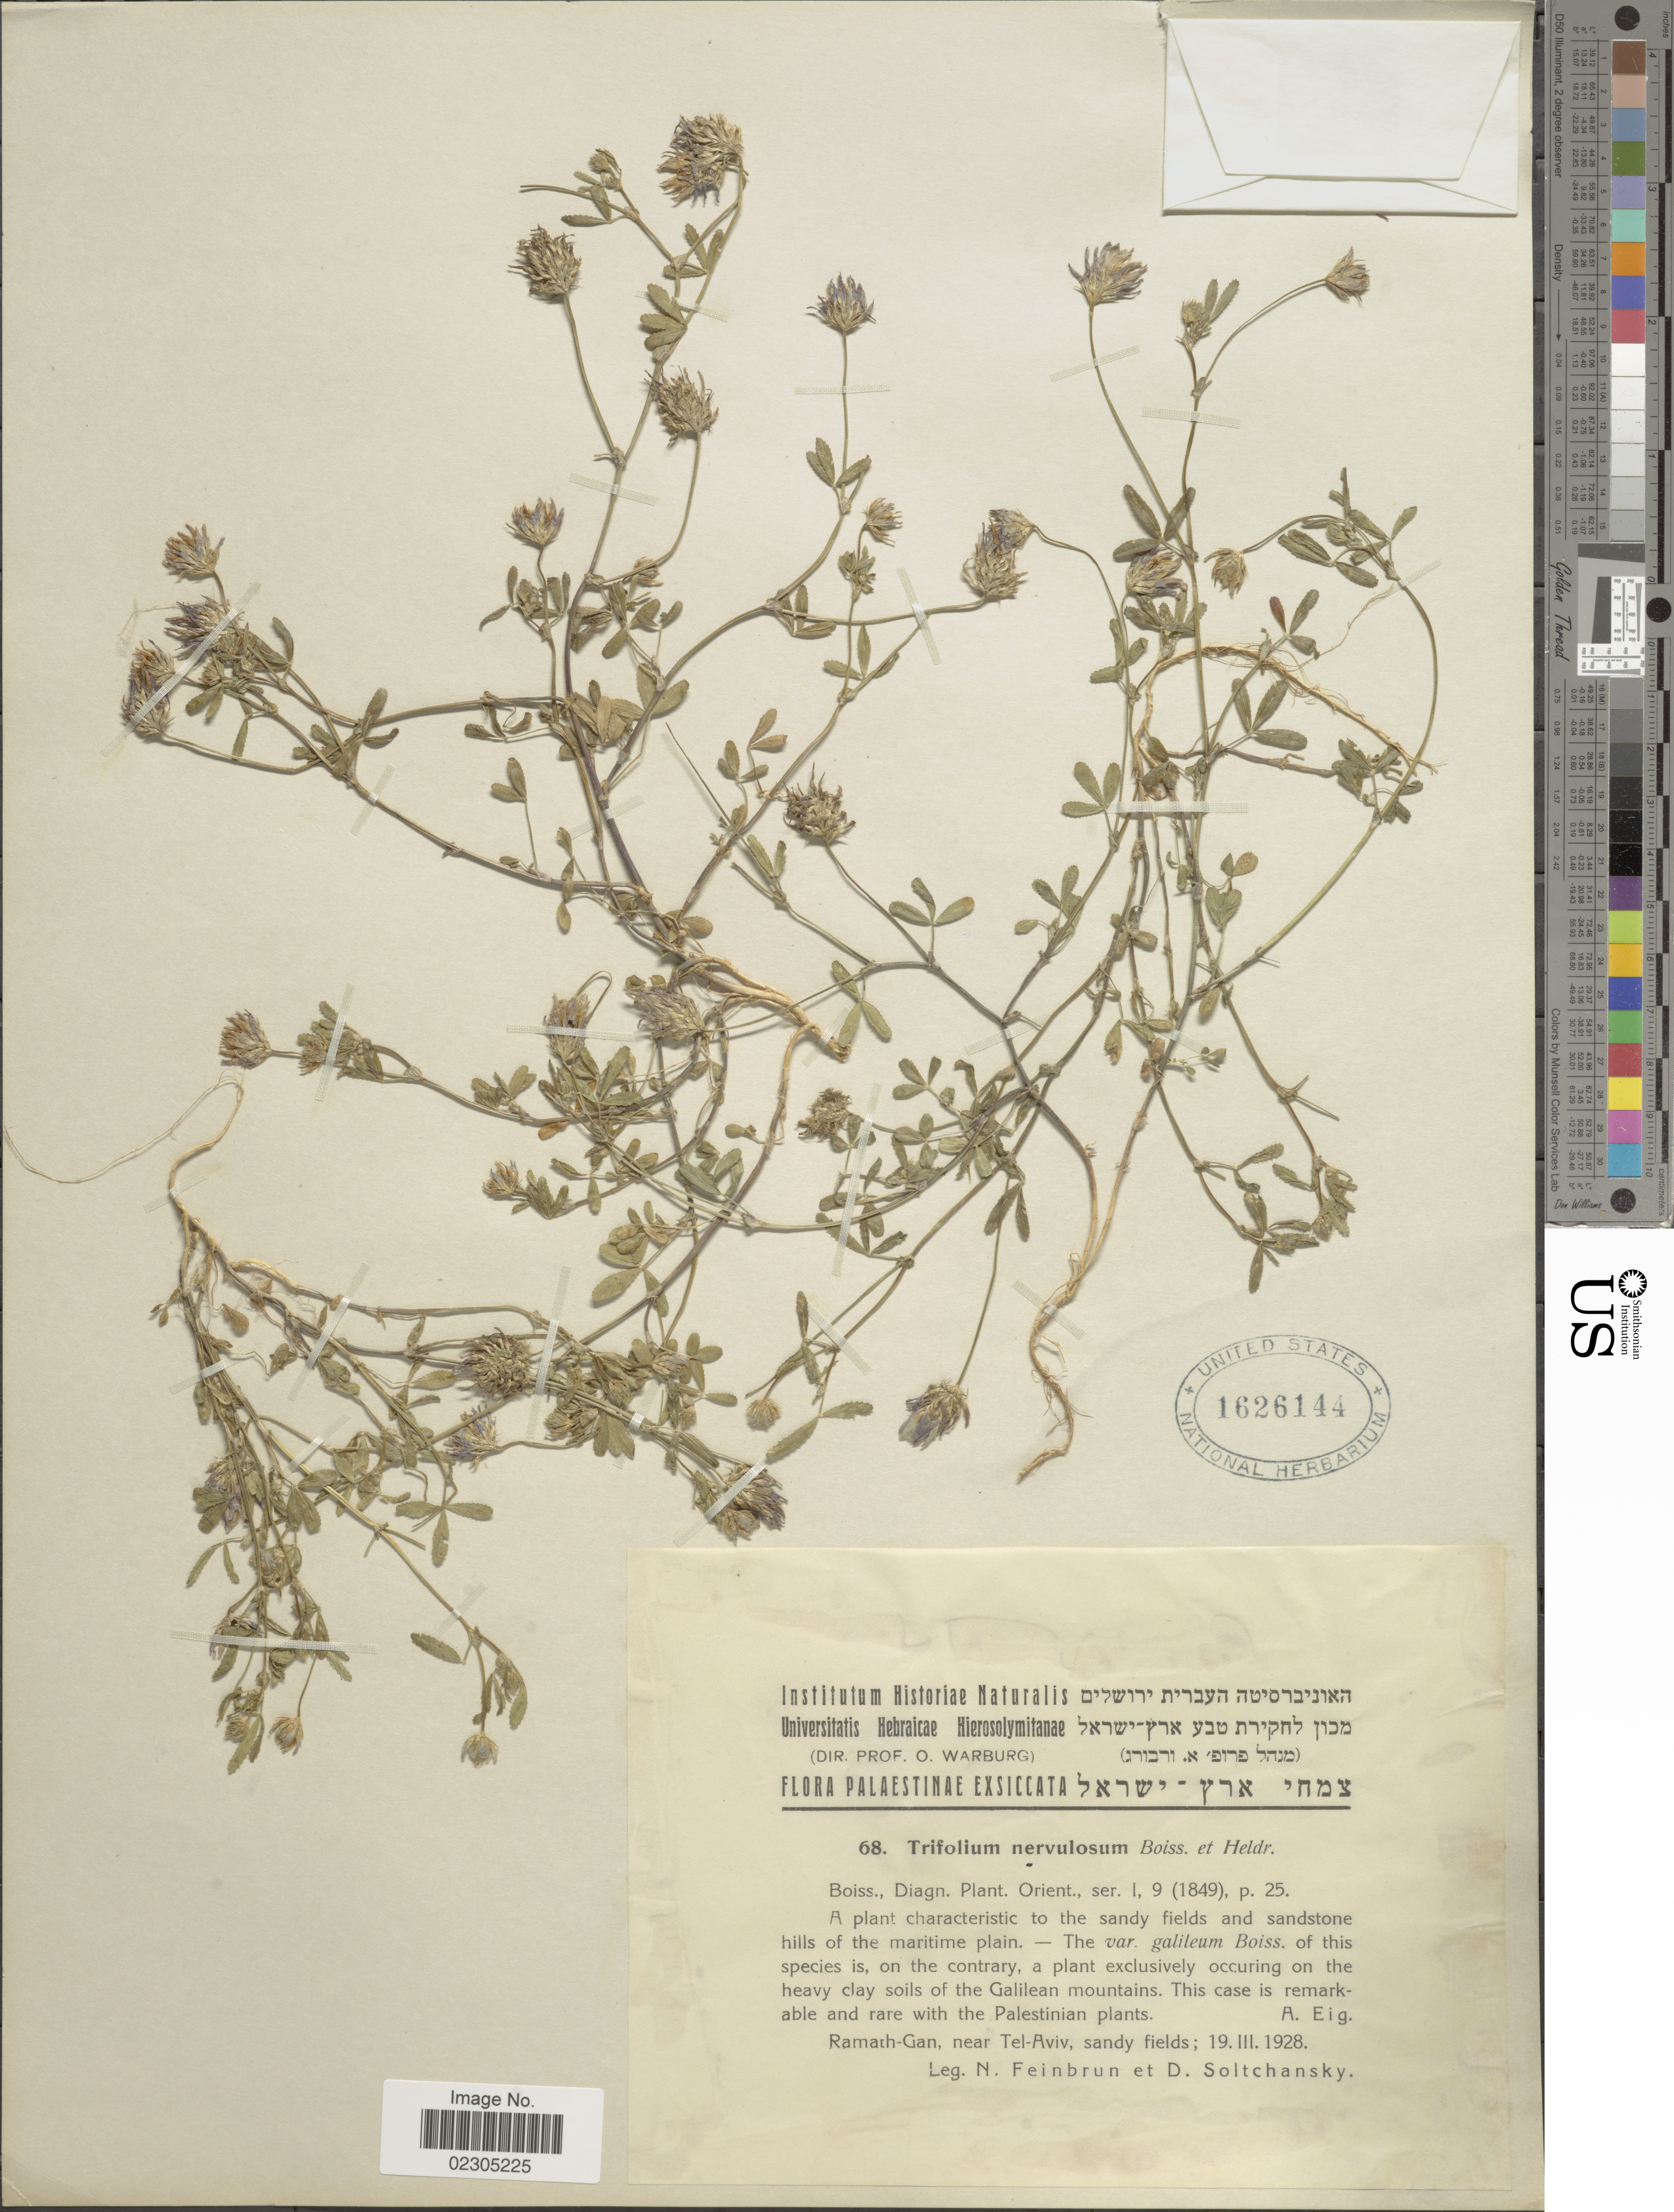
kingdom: Plantae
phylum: Tracheophyta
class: Magnoliopsida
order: Fabales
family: Fabaceae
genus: Trifolium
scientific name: Trifolium nervulosum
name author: Boiss. & Heldr.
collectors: N. Feinbrun & D. Soltchansky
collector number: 68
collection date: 1928-03-19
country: Israel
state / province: Tel Aviv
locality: Palaestinae Exsiccata. Ramath-gan, near Tel-Aviv.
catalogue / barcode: US 1626144